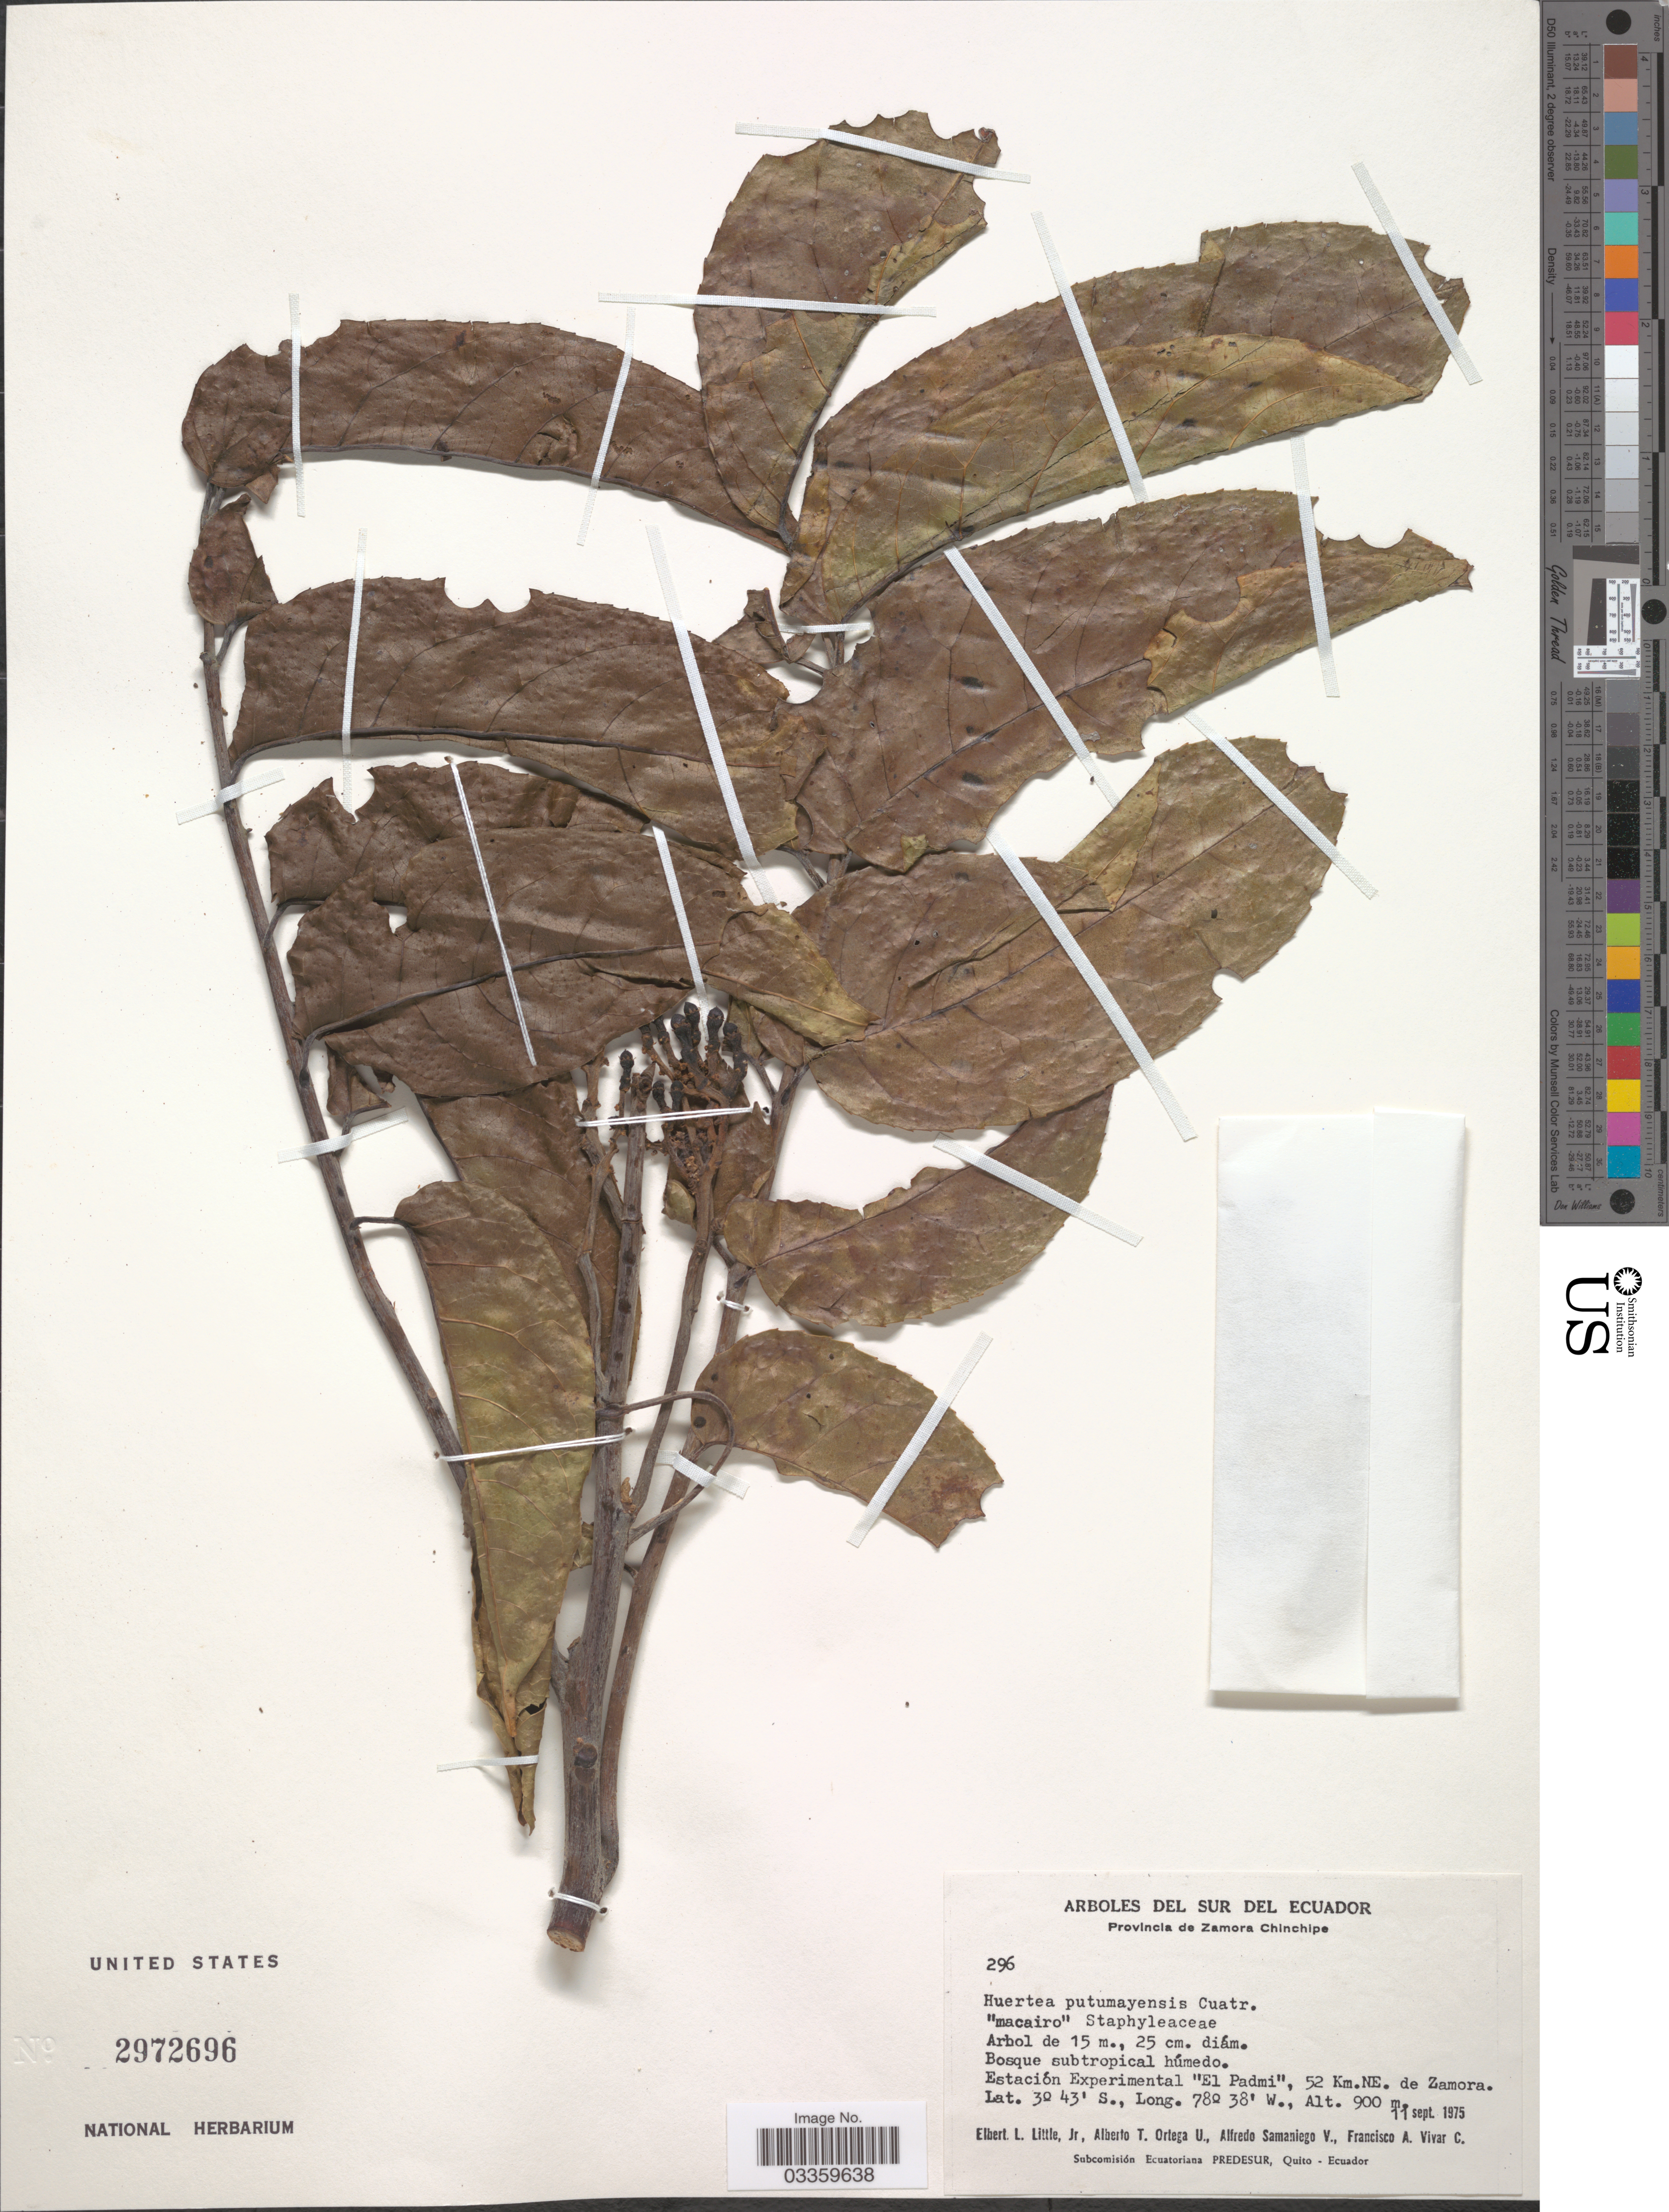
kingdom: Plantae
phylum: Tracheophyta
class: Magnoliopsida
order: Huerteales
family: Tapisciaceae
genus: Huertea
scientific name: Huertea sp.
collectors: E. L. Little, A. T. Ortega U., A. V. Samaniego & F. A. Vivar C.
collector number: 296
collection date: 1975-09-11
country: Ecuador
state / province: Zamora-Chinchipe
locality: Arboles del sur del Ecuador, Estación Experimental "El Padmi", 52 Km. N.E. de Zamora.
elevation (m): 900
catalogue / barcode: US 2972696